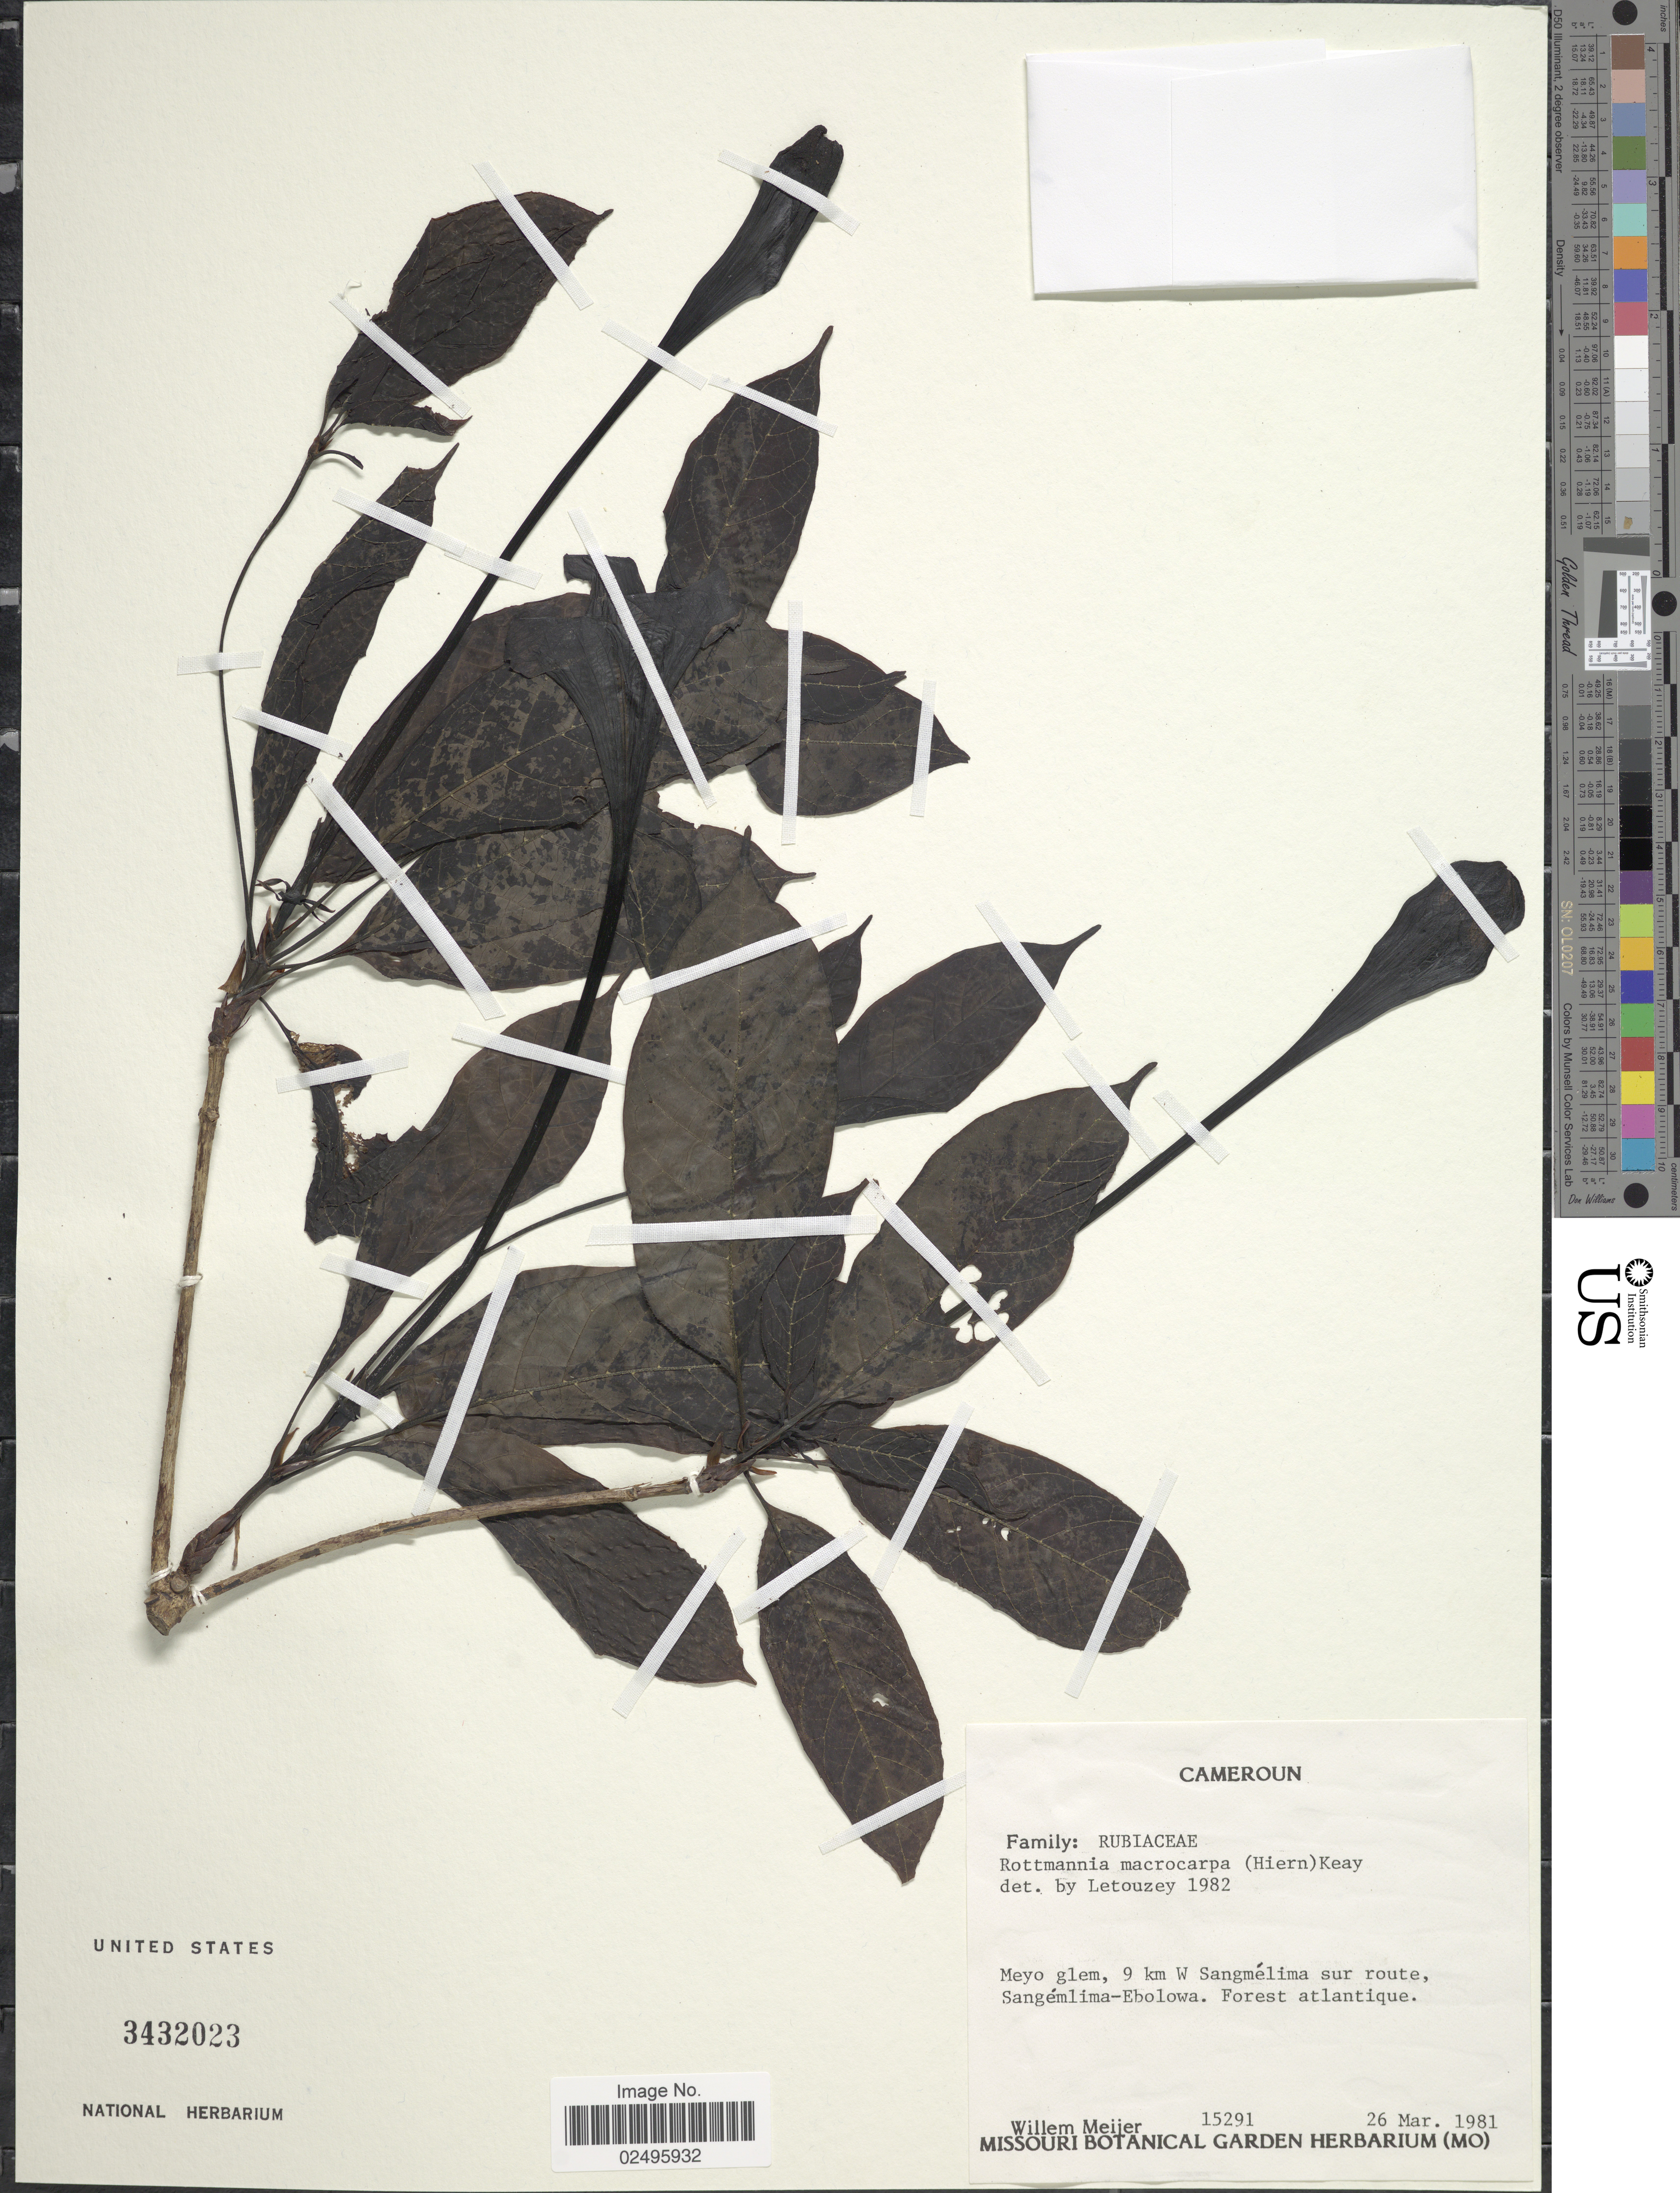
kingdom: Plantae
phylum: Tracheophyta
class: Magnoliopsida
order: Gentianales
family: Rubiaceae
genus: Rothmannia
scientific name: Rothmannia macrocarpa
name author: (Hiern) Keay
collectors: W. Meijer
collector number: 15291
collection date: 1981-03-26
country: Cameroon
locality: Meyo glem, 9 km W Sangmelima sur route, Sangemlima-Ebolowa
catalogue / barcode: US 3432023